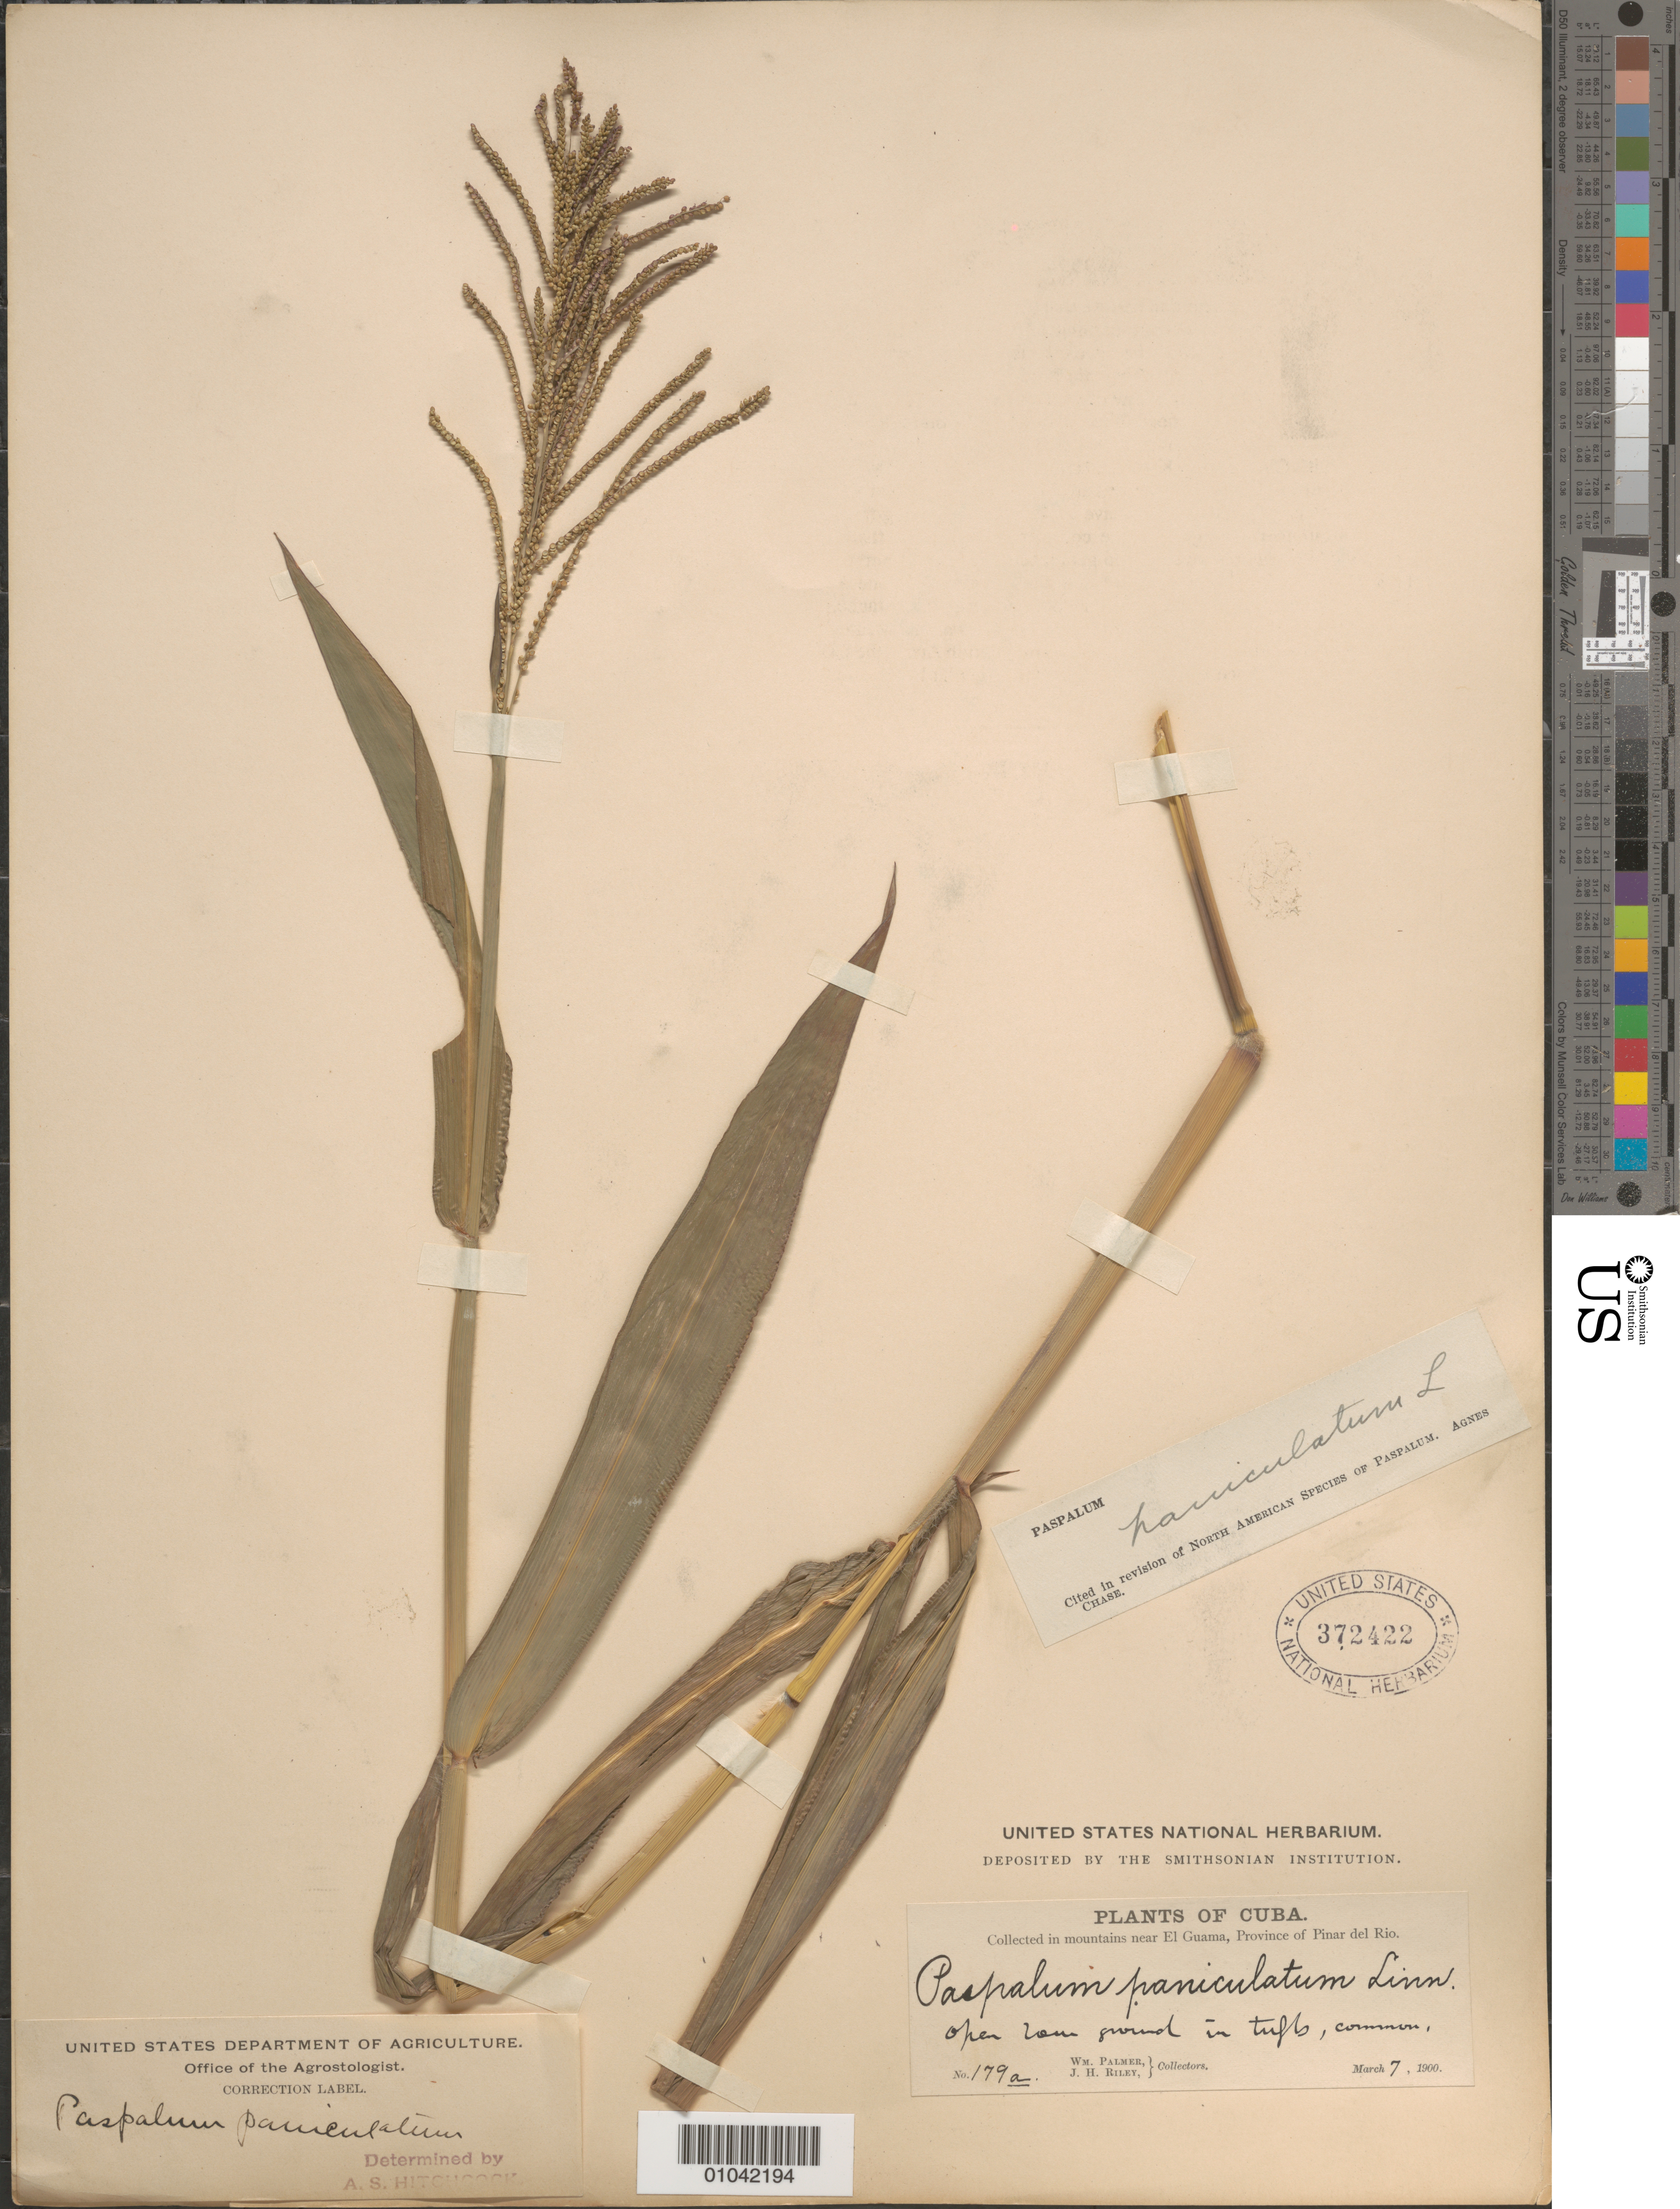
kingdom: Plantae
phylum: Tracheophyta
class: Liliopsida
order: Poales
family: Poaceae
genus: Paspalum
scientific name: Paspalum paniculatum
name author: L.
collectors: W. Palmer & J. H. Riley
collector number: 179a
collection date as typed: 07 Mar 1900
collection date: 1900-03-07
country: Cuba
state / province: Pinar del Rio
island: Cuba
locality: Pinar del Rio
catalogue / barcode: US 372422